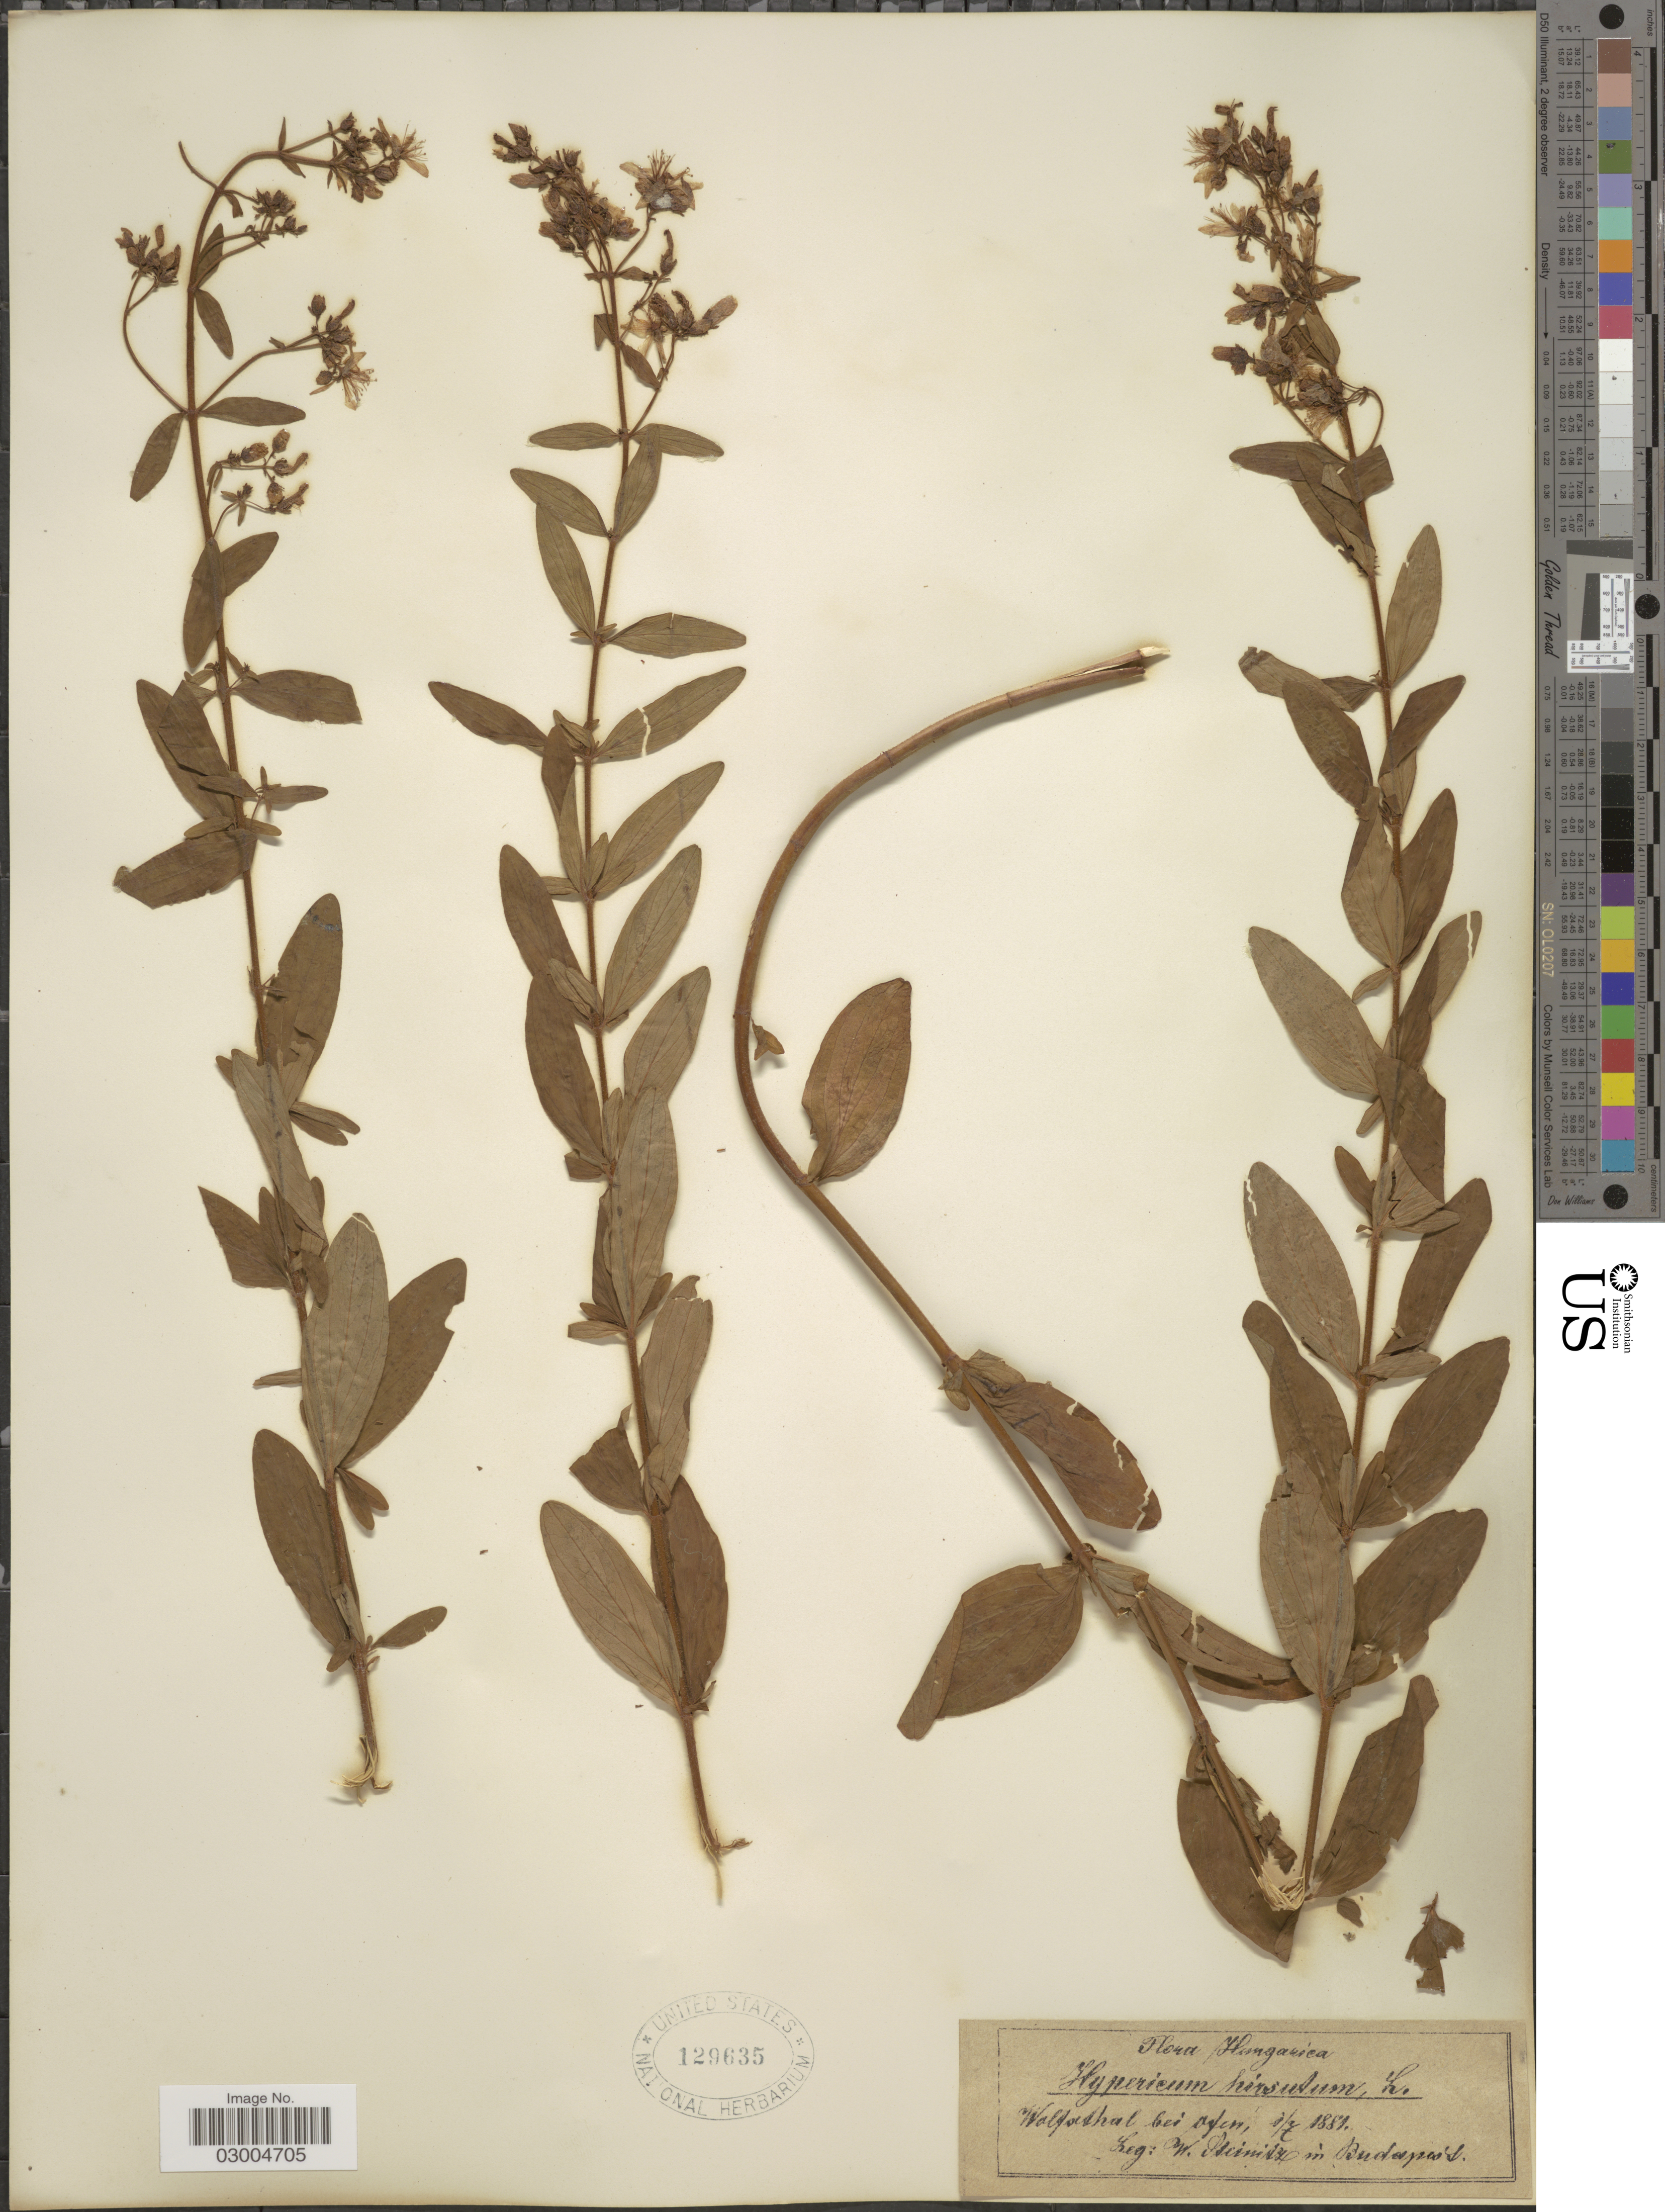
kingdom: Plantae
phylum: Tracheophyta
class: Magnoliopsida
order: Malpighiales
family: Hypericaceae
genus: Hypericum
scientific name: Hypericum hirsutum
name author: L.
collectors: W. Steinitz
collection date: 1881-07-01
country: Hungary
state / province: Budapest, Capital District of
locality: Wolfsthal bei Ofen. Budapest.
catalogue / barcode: US 129635